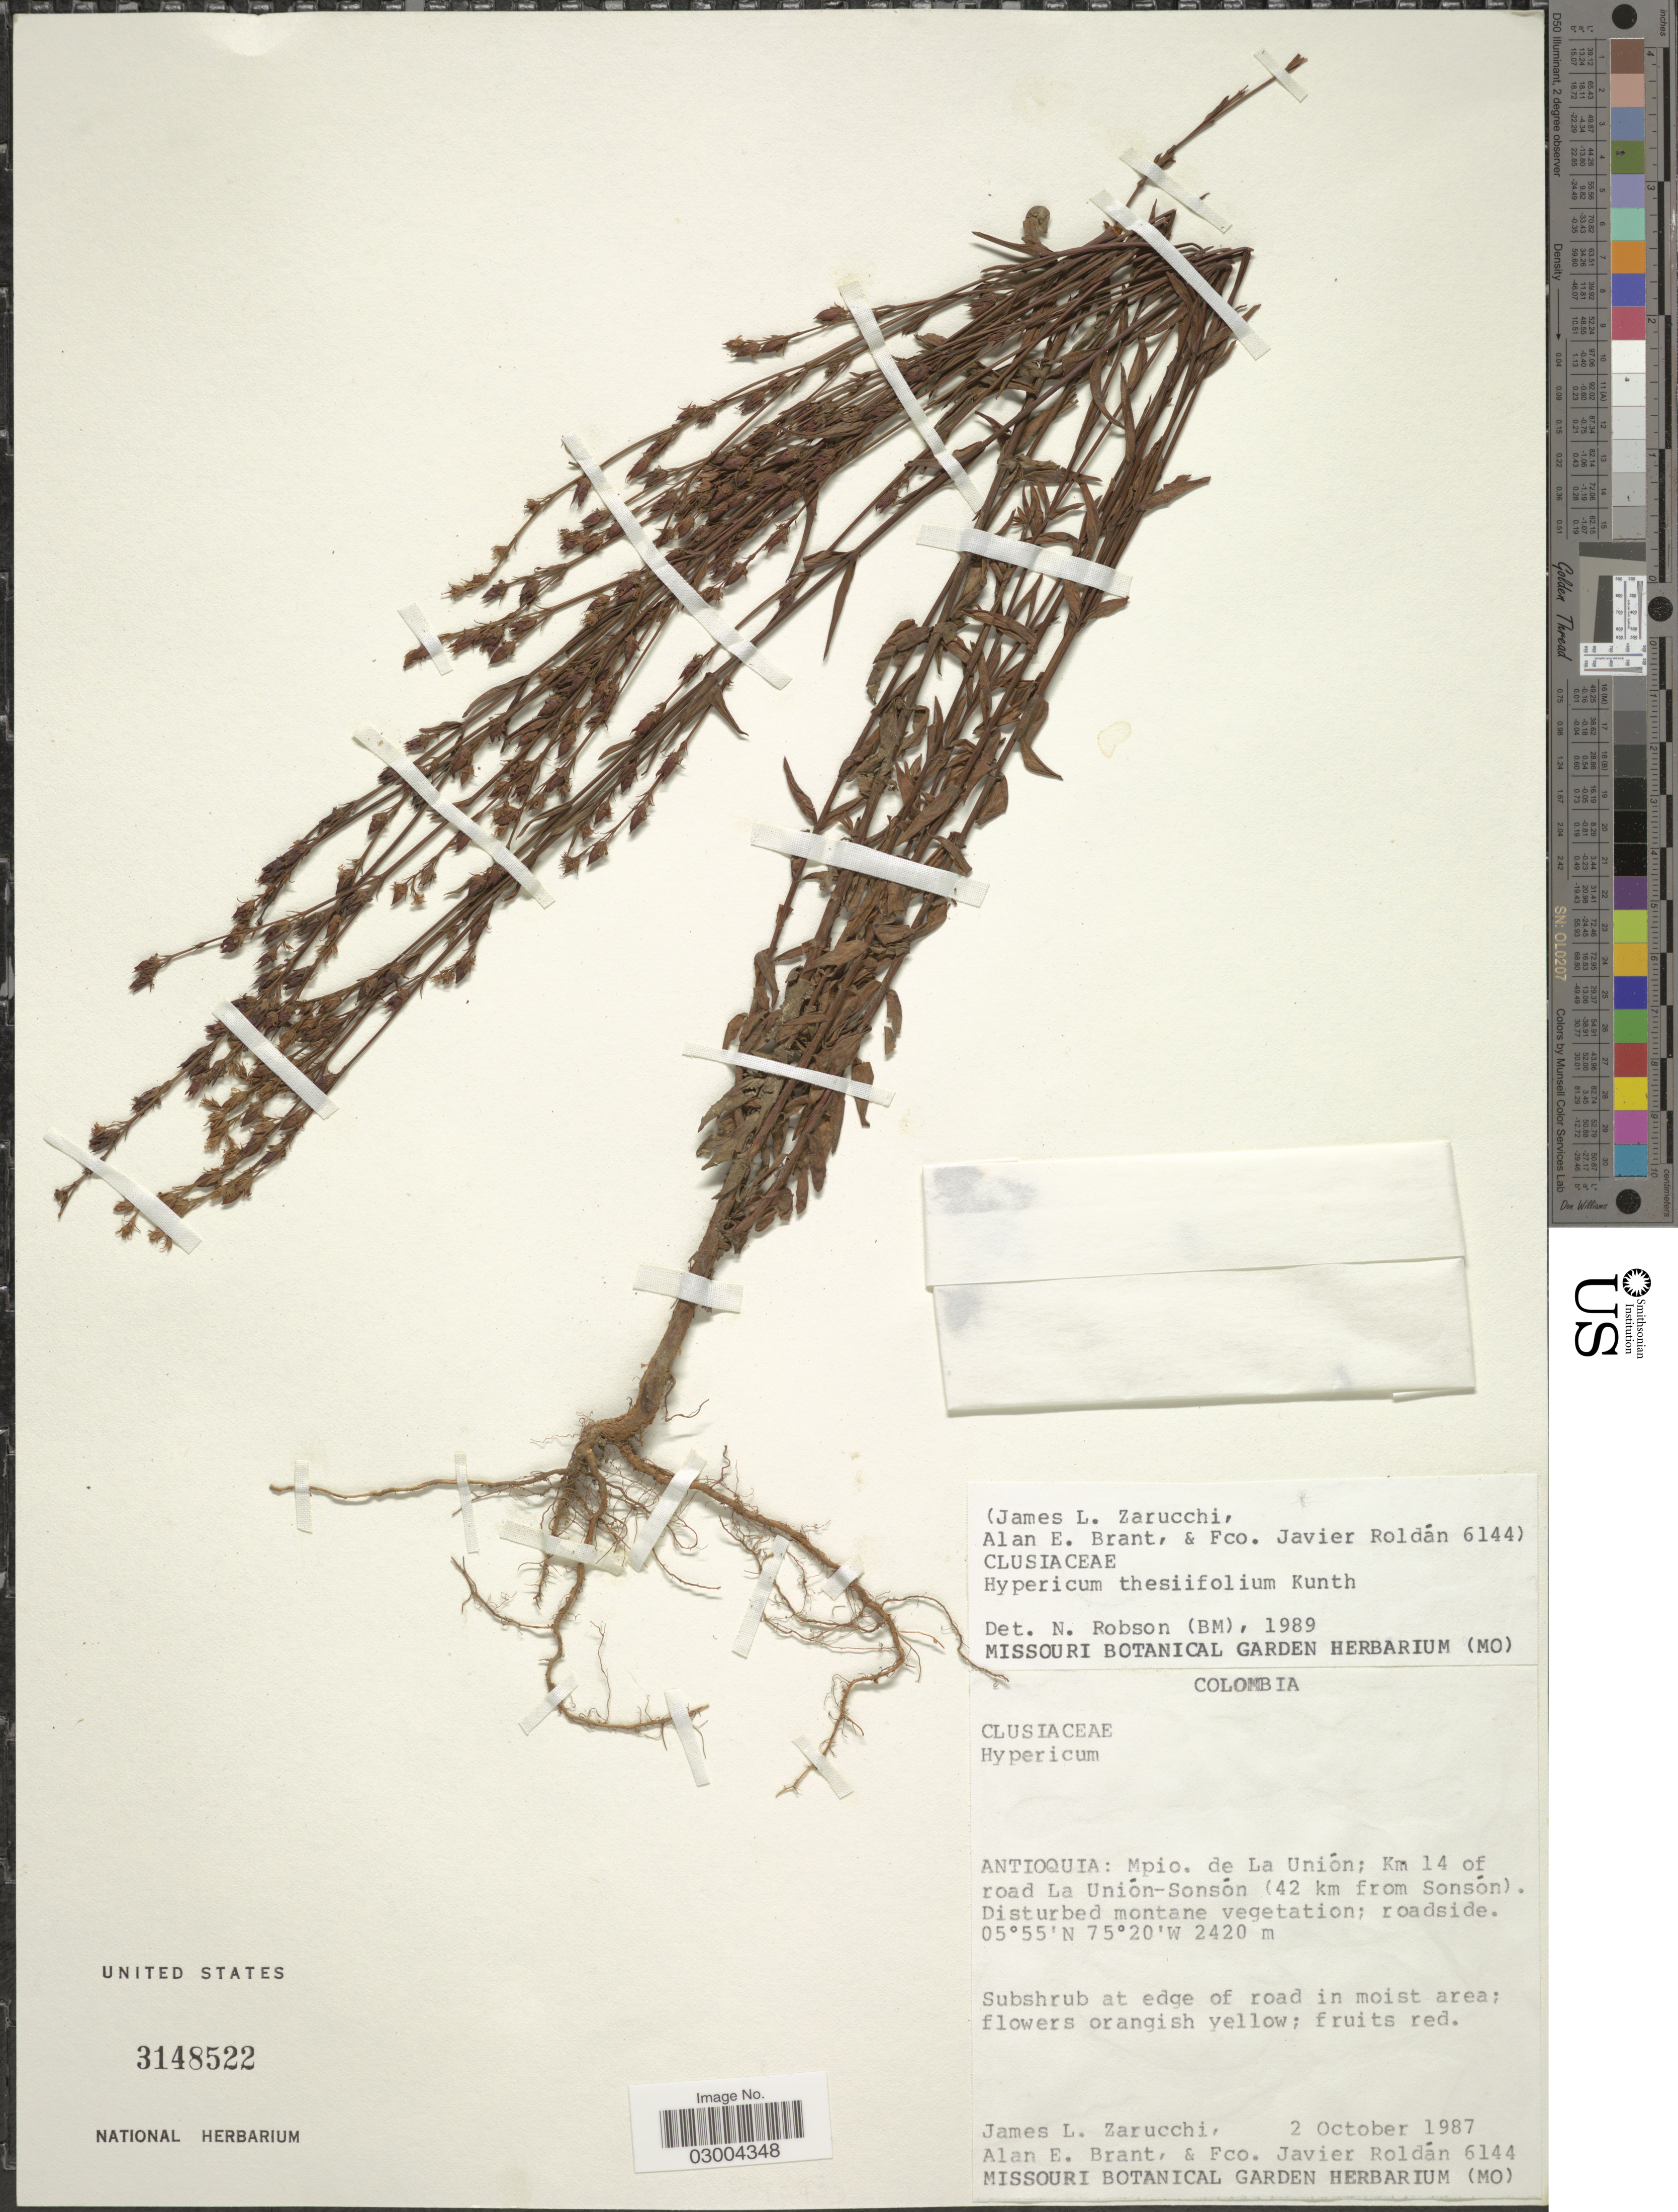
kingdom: Plantae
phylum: Tracheophyta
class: Magnoliopsida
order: Malpighiales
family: Hypericaceae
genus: Hypericum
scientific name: Hypericum thesiifolium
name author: Kunth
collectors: J. L. Zarucchi, A. Brant & F. J. Roldán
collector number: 6144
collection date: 1987-10-02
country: Colombia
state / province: Antioquia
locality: Mpio. de La Unión; Km 14 of road La Unión-Sonsón (42 km from Sonsón).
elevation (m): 2420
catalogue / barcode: US 3148522